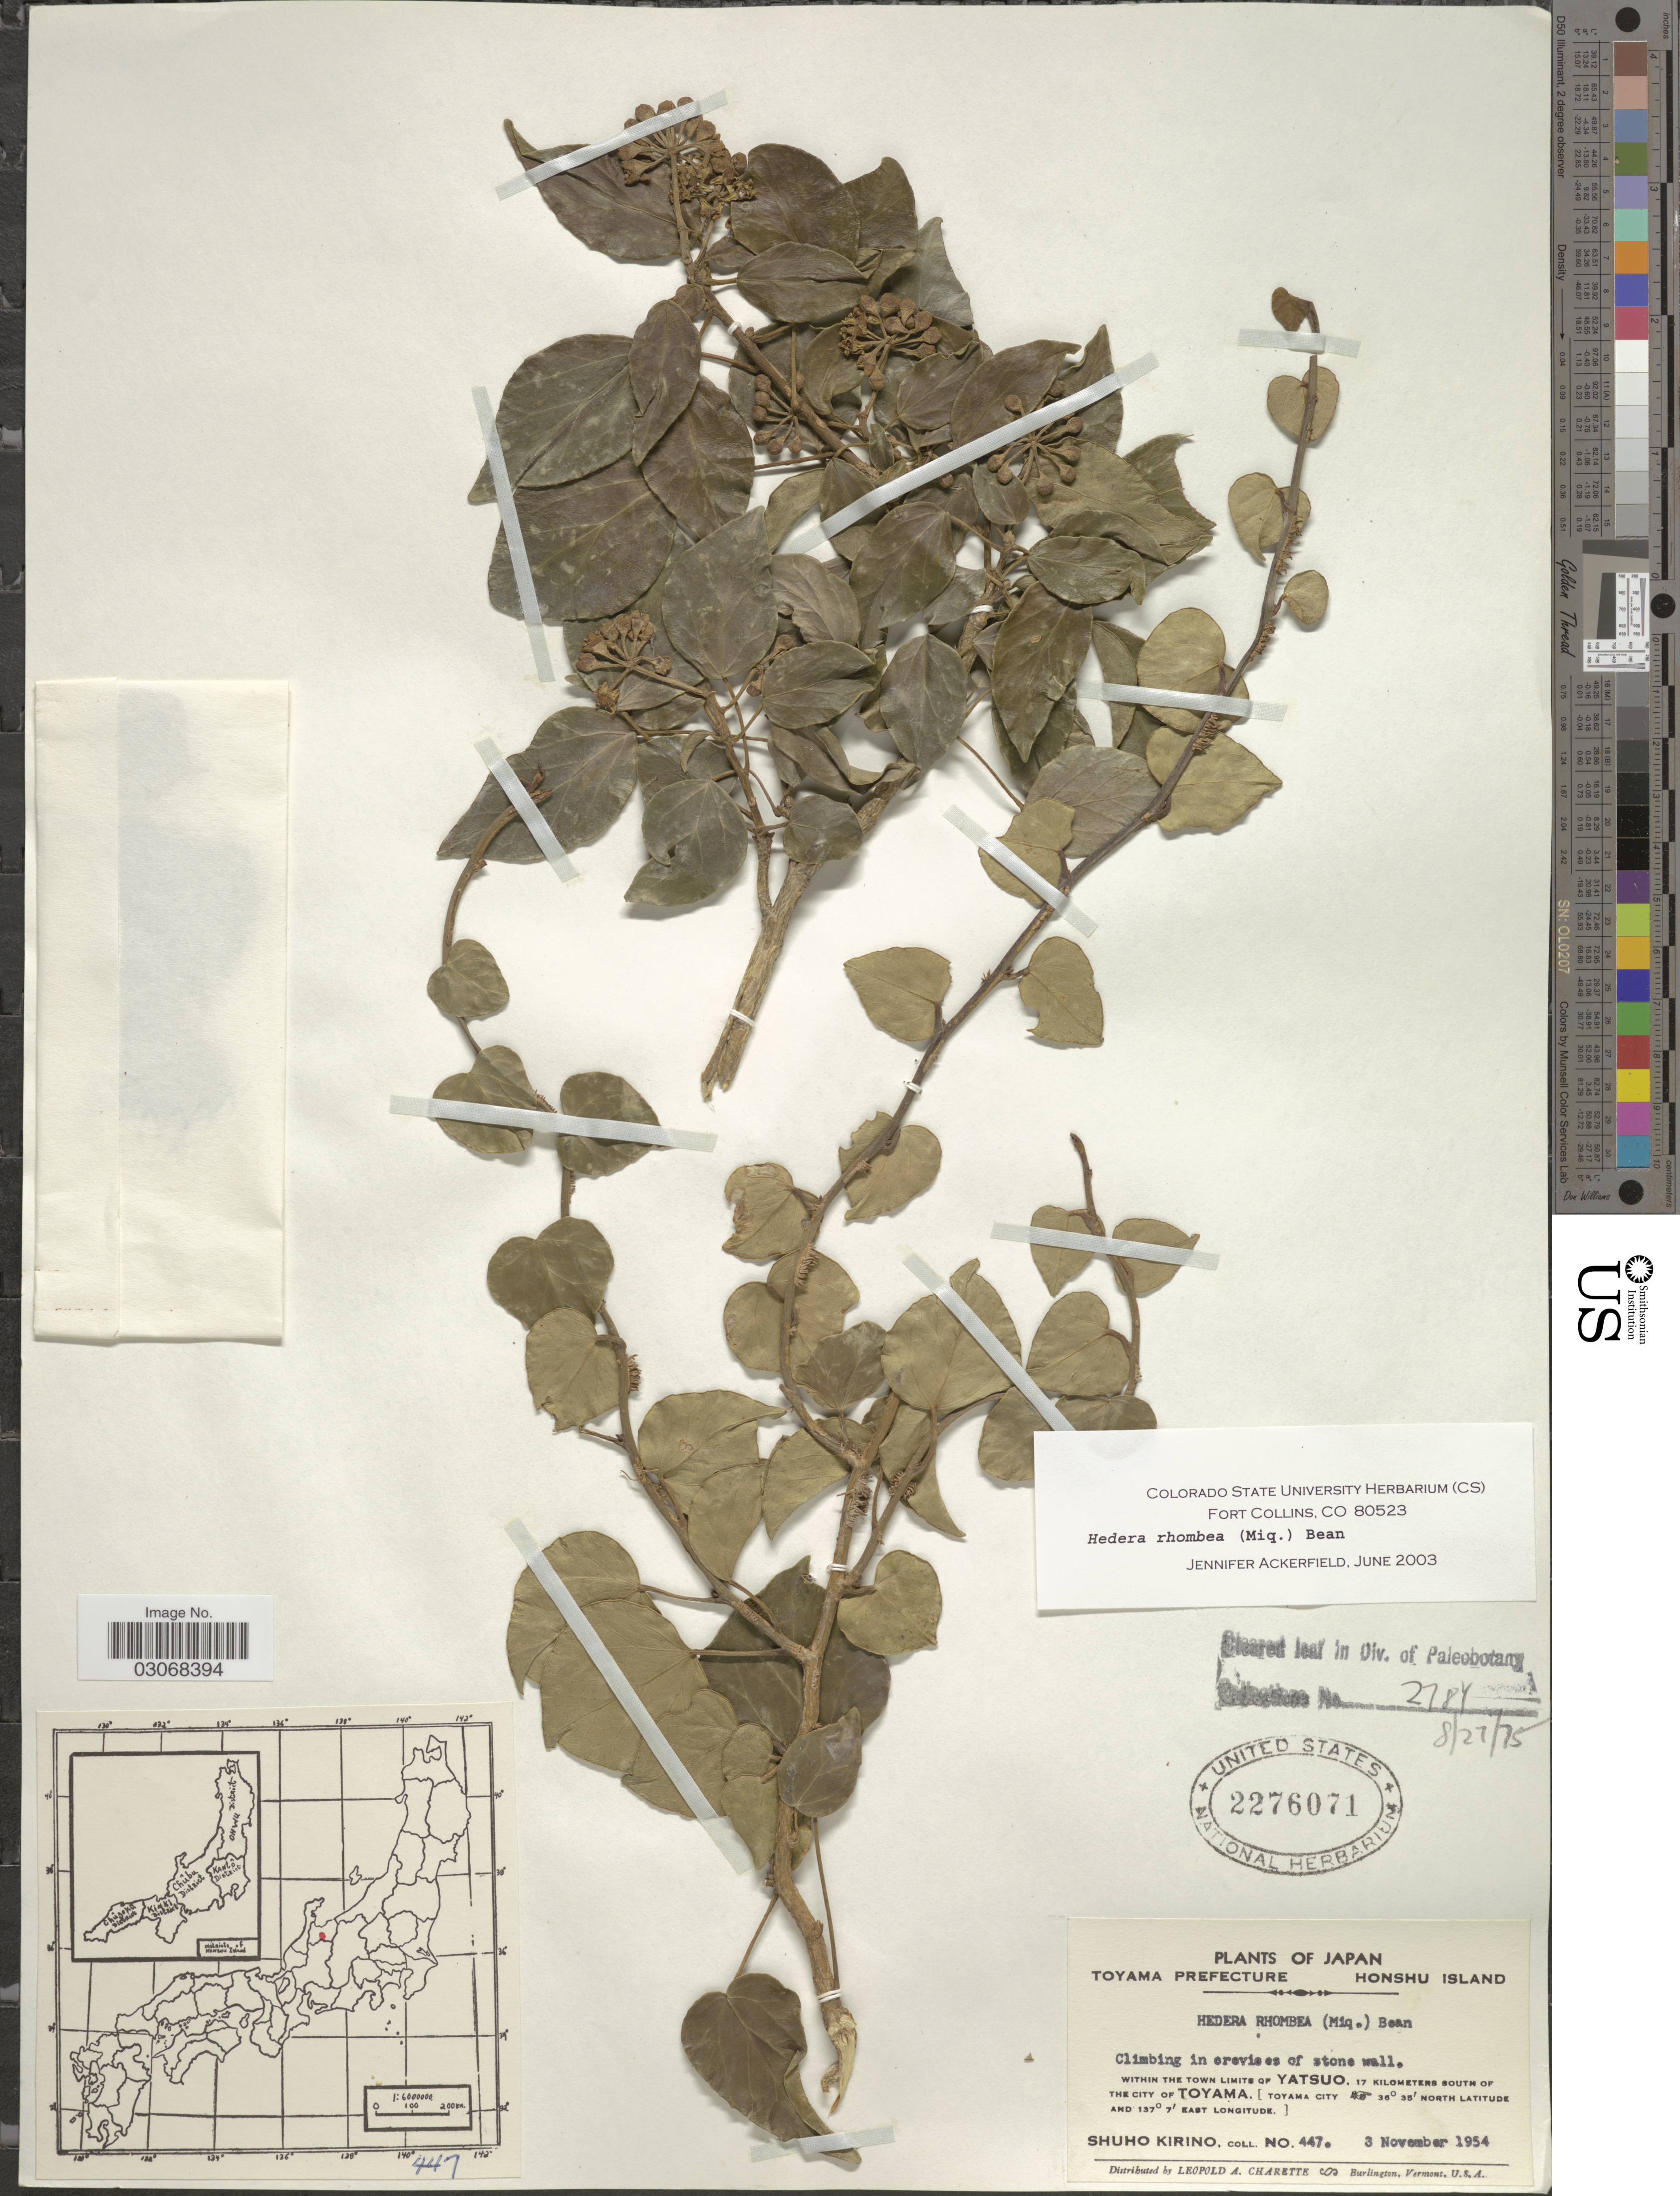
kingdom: Plantae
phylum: Tracheophyta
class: Magnoliopsida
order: Apiales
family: Araliaceae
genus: Hedera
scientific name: Hedera rhombea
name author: (Miq.) Bean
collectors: S. Kirino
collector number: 447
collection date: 1954-11-03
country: Japan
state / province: Toyama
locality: Toyama Prefecture. Honshu Island. Within the town limits of Yatsuo, 17 kilometers south of the City of Toyama.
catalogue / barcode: US 2276071